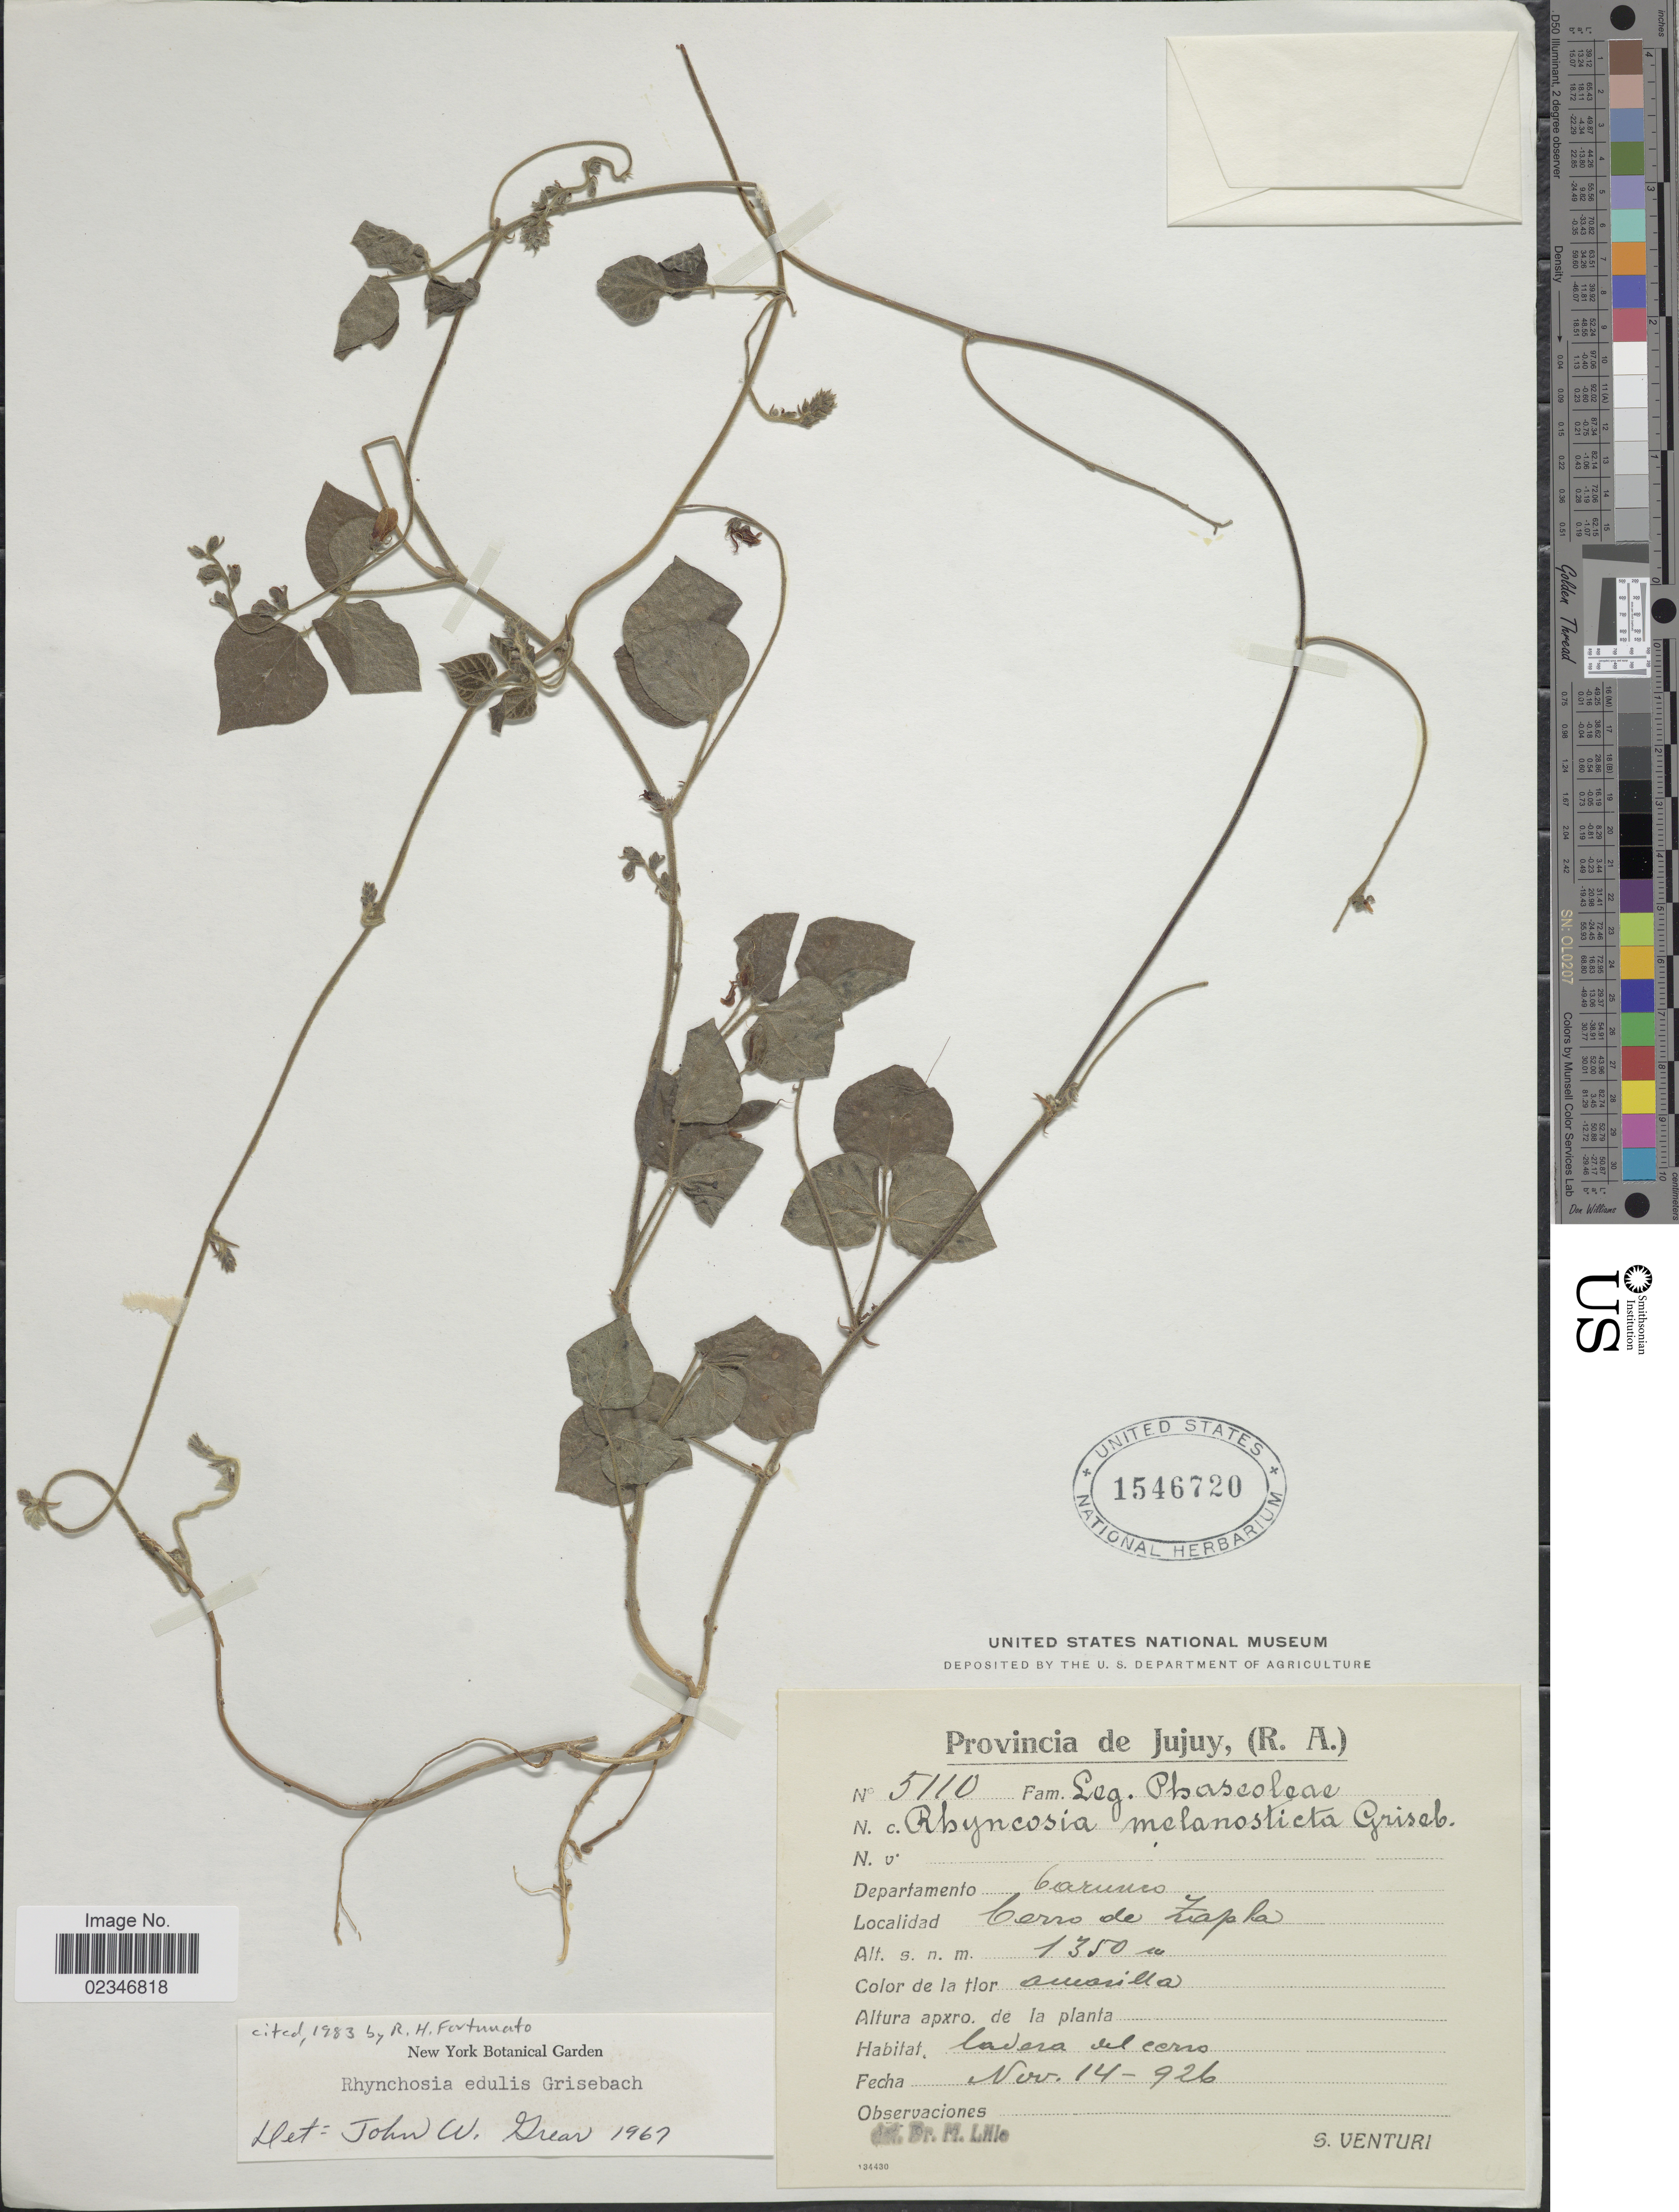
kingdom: Plantae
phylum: Tracheophyta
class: Magnoliopsida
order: Fabales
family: Fabaceae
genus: Rhynchosia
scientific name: Rhynchosia edulis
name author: Griseb.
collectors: S. Venturi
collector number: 5110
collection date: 1926-11-14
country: Argentina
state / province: Jujuy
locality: Departamento Carunco, Cerro de Zapla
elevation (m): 1350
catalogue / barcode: US 1546720